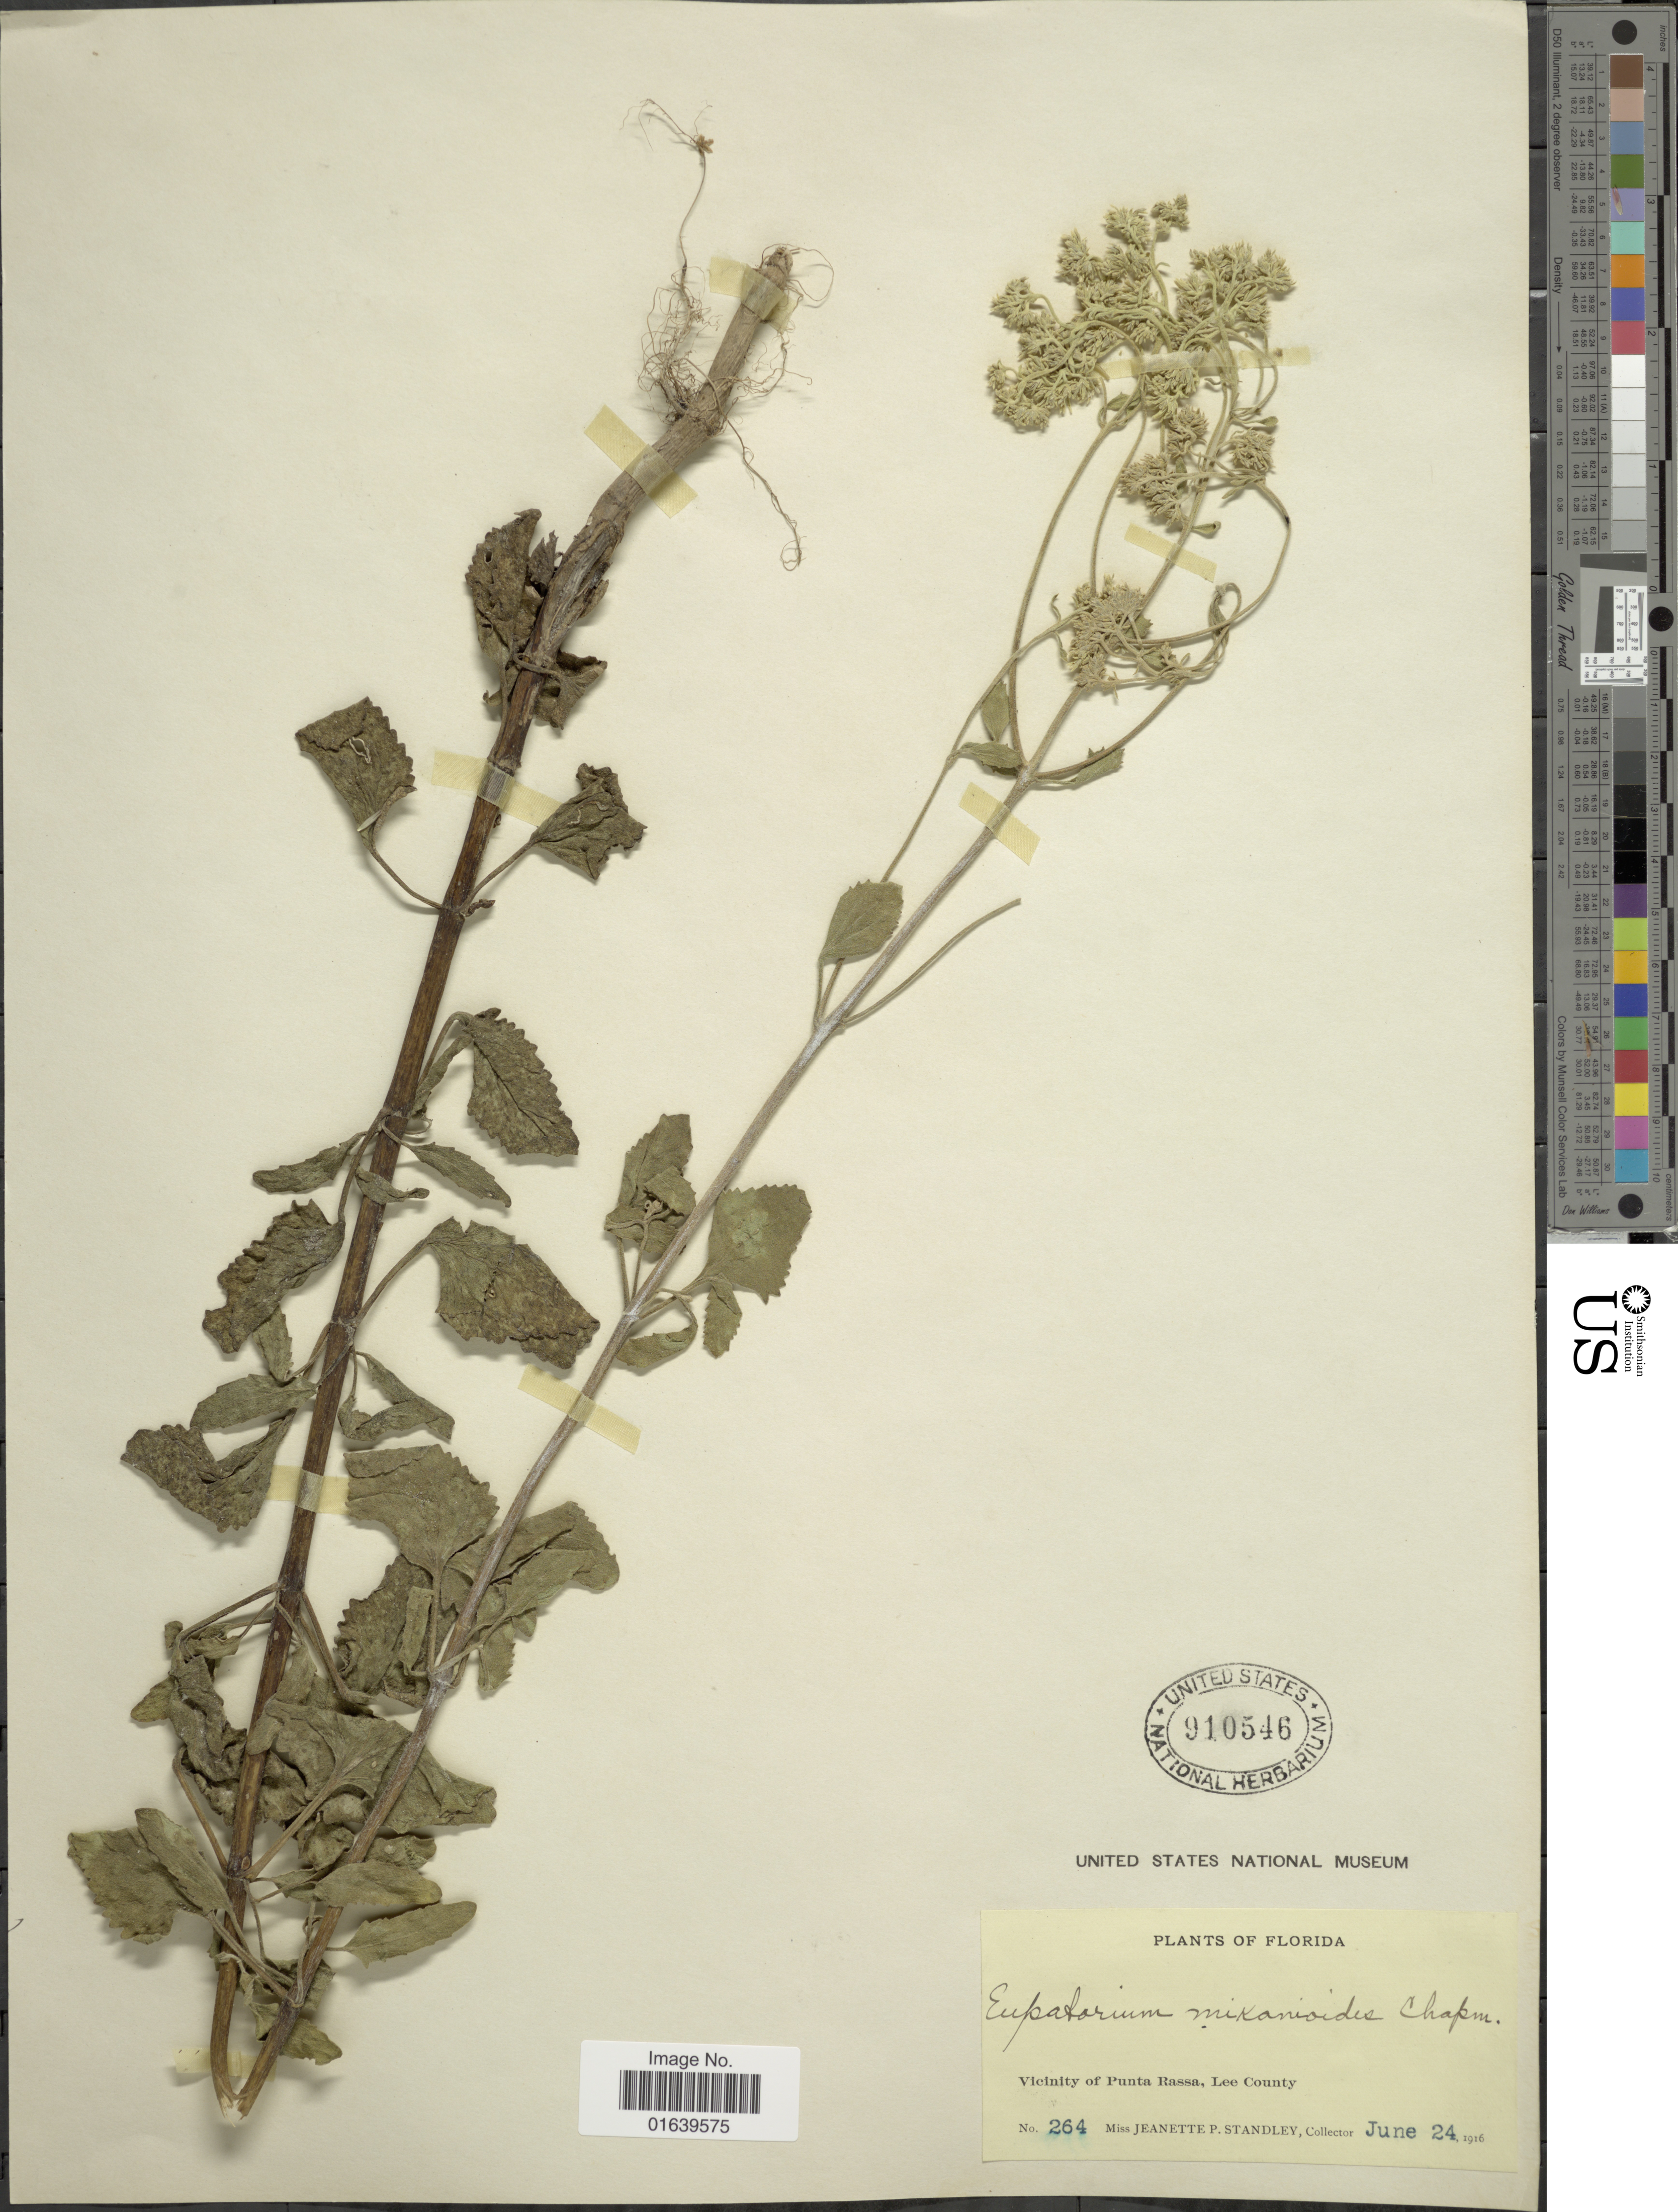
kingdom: Plantae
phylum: Tracheophyta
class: Magnoliopsida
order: Asterales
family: Asteraceae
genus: Eupatorium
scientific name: Eupatorium mikanioides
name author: Chapman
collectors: J. P. Standley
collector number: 264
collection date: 1916-06-24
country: United States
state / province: Florida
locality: Vicinity of Punta Rassa, Lee County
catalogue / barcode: US 910546